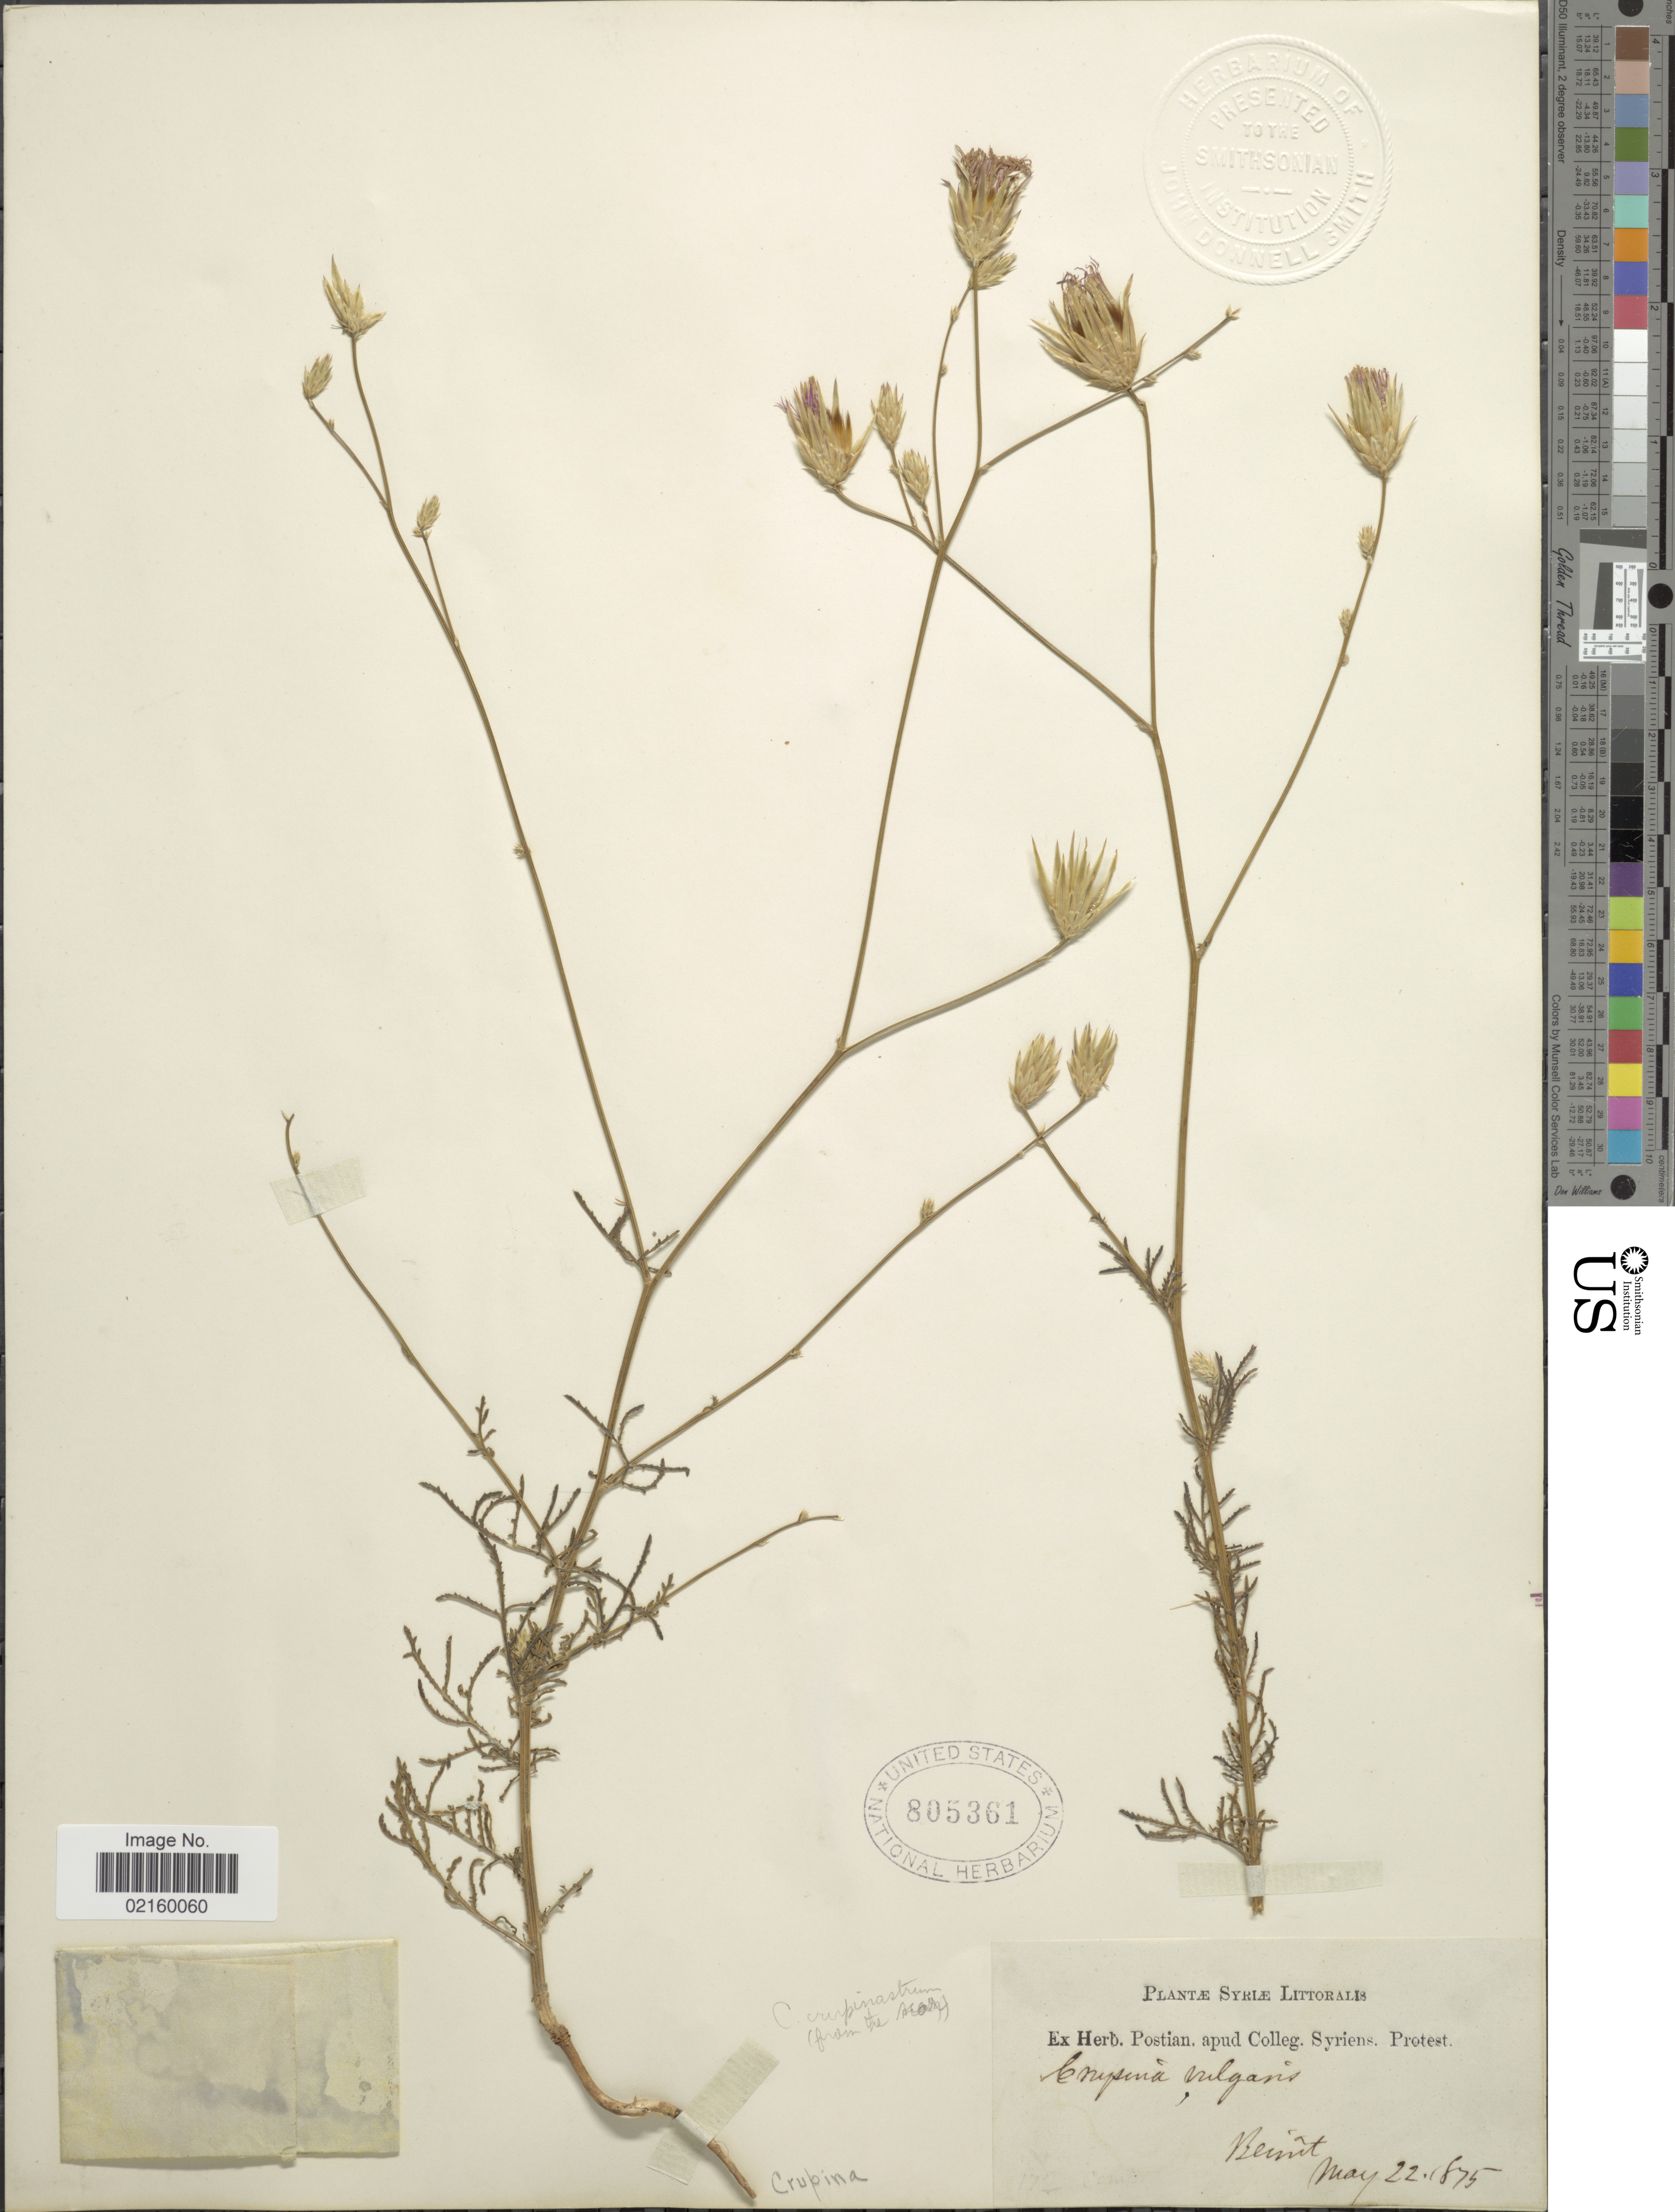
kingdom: Plantae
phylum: Tracheophyta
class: Magnoliopsida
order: Asterales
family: Asteraceae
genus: Crupina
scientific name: Crupina vulgaris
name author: Pers. ex Cass.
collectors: ex herb. Postian. apud Colleg. Syriens. Protest. USE "Fannie P. A. Shepard" (10308853) AS PRIMARY COLLECTOR INSTEAD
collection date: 1875-05-22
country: Lebanon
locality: Beirut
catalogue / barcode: US 805361